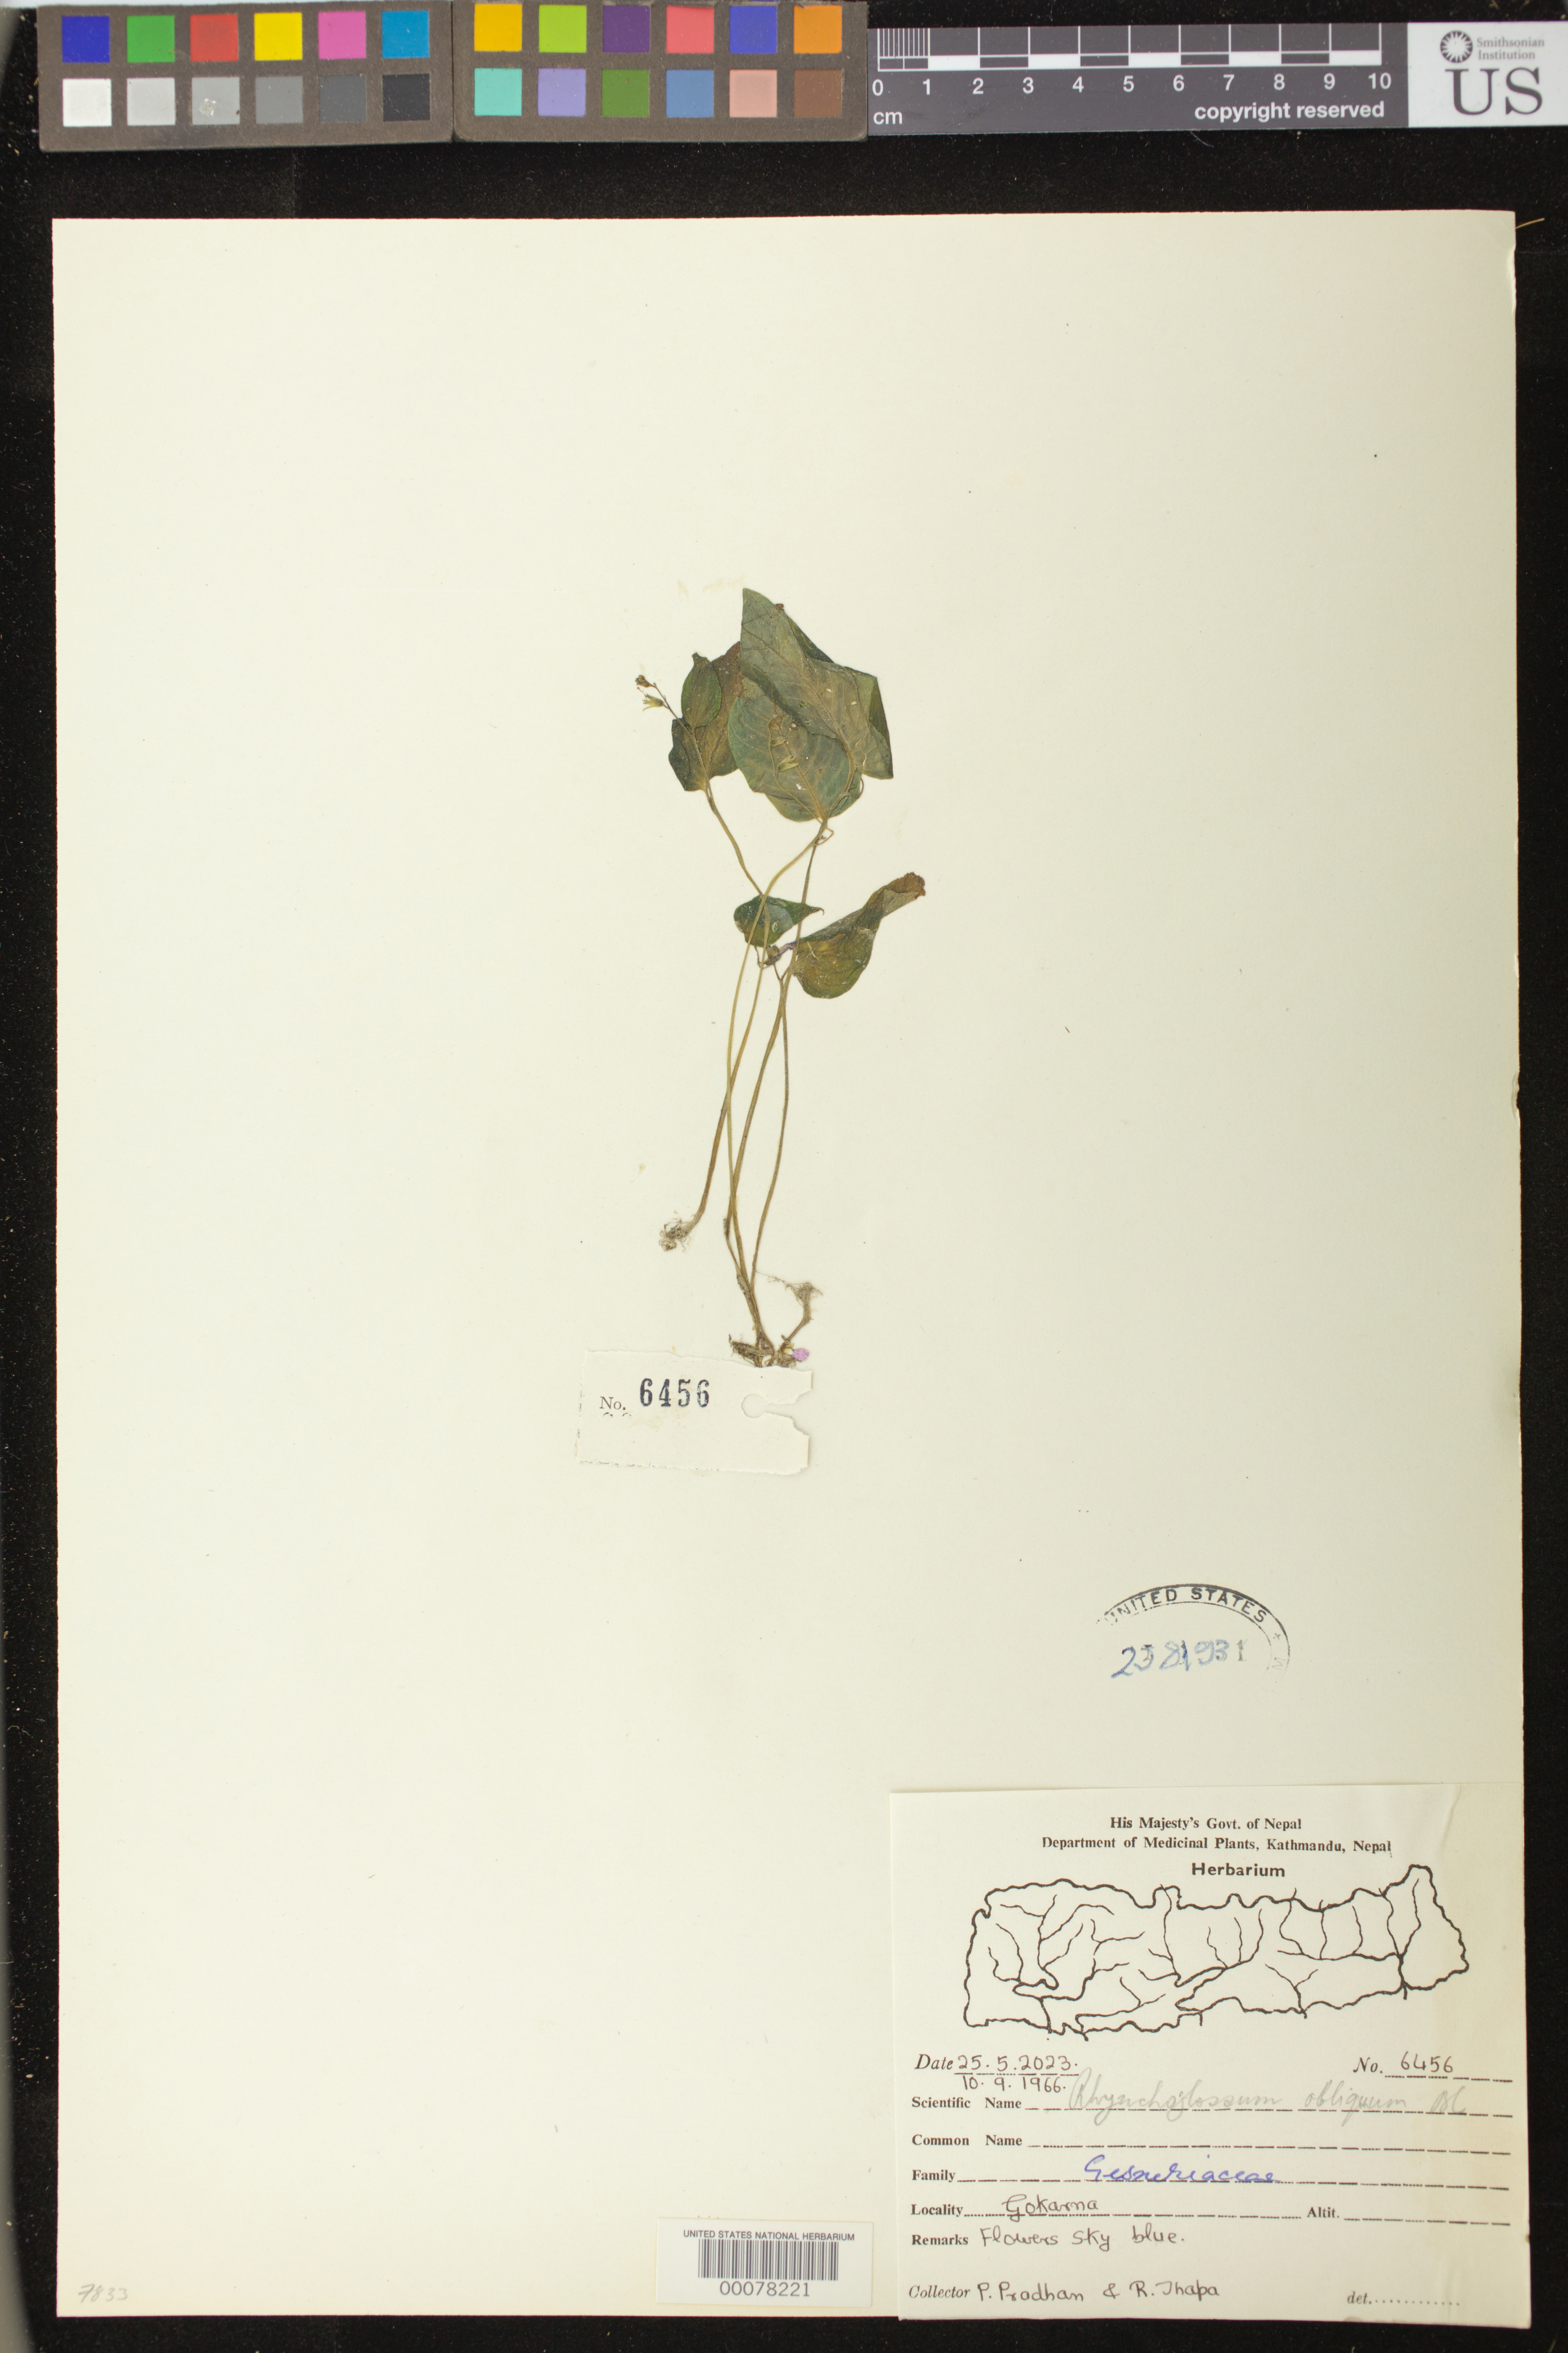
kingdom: Plantae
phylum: Tracheophyta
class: Magnoliopsida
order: Lamiales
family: Gesneriaceae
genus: Rhynchoglossum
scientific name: Rhynchoglossum obliquum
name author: Blume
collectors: P. Pradhan & R. Thapa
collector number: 6456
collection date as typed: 1966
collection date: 1966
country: Nepal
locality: Gokarna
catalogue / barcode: US 2381931